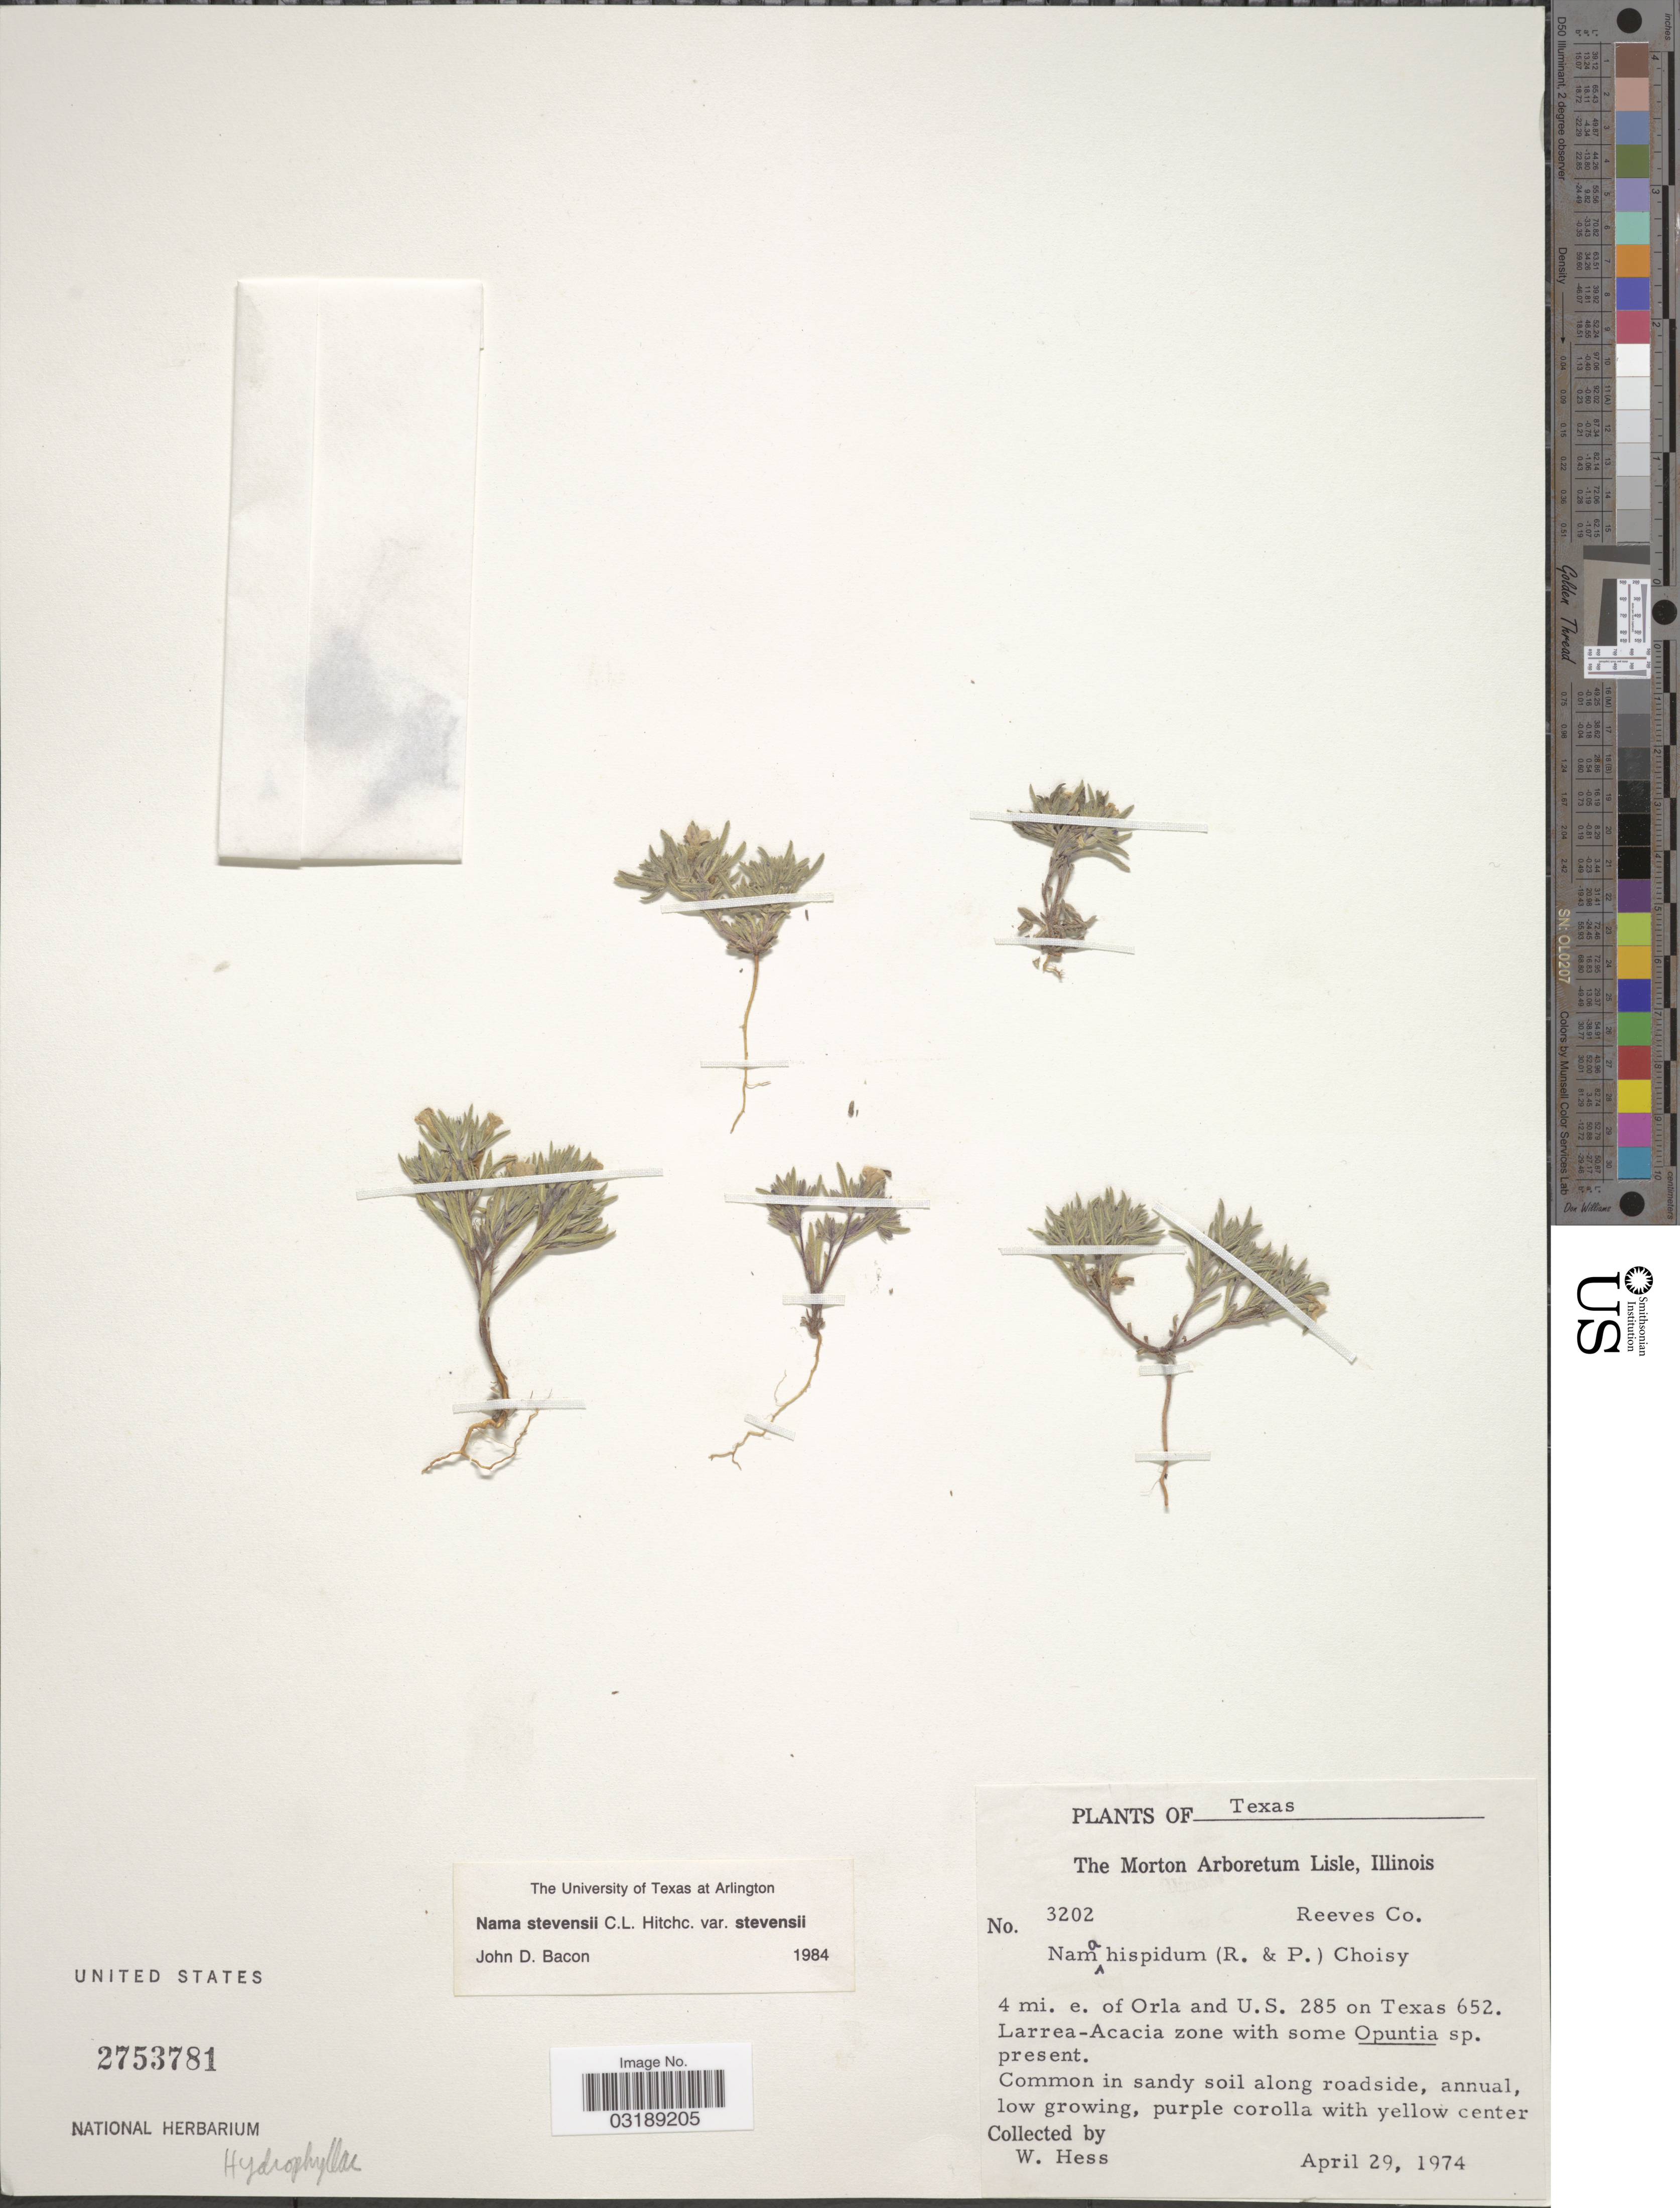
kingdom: Plantae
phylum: Tracheophyta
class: Magnoliopsida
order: Boraginales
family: Namaceae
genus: Nama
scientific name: Nama stevensii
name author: C.L. Hitchc.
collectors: W. Hess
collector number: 3202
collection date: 1974-04-29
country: United States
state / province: Texas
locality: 4 mi. e. of Orla and U.S. 285 on Texas 652.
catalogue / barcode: US 2753781